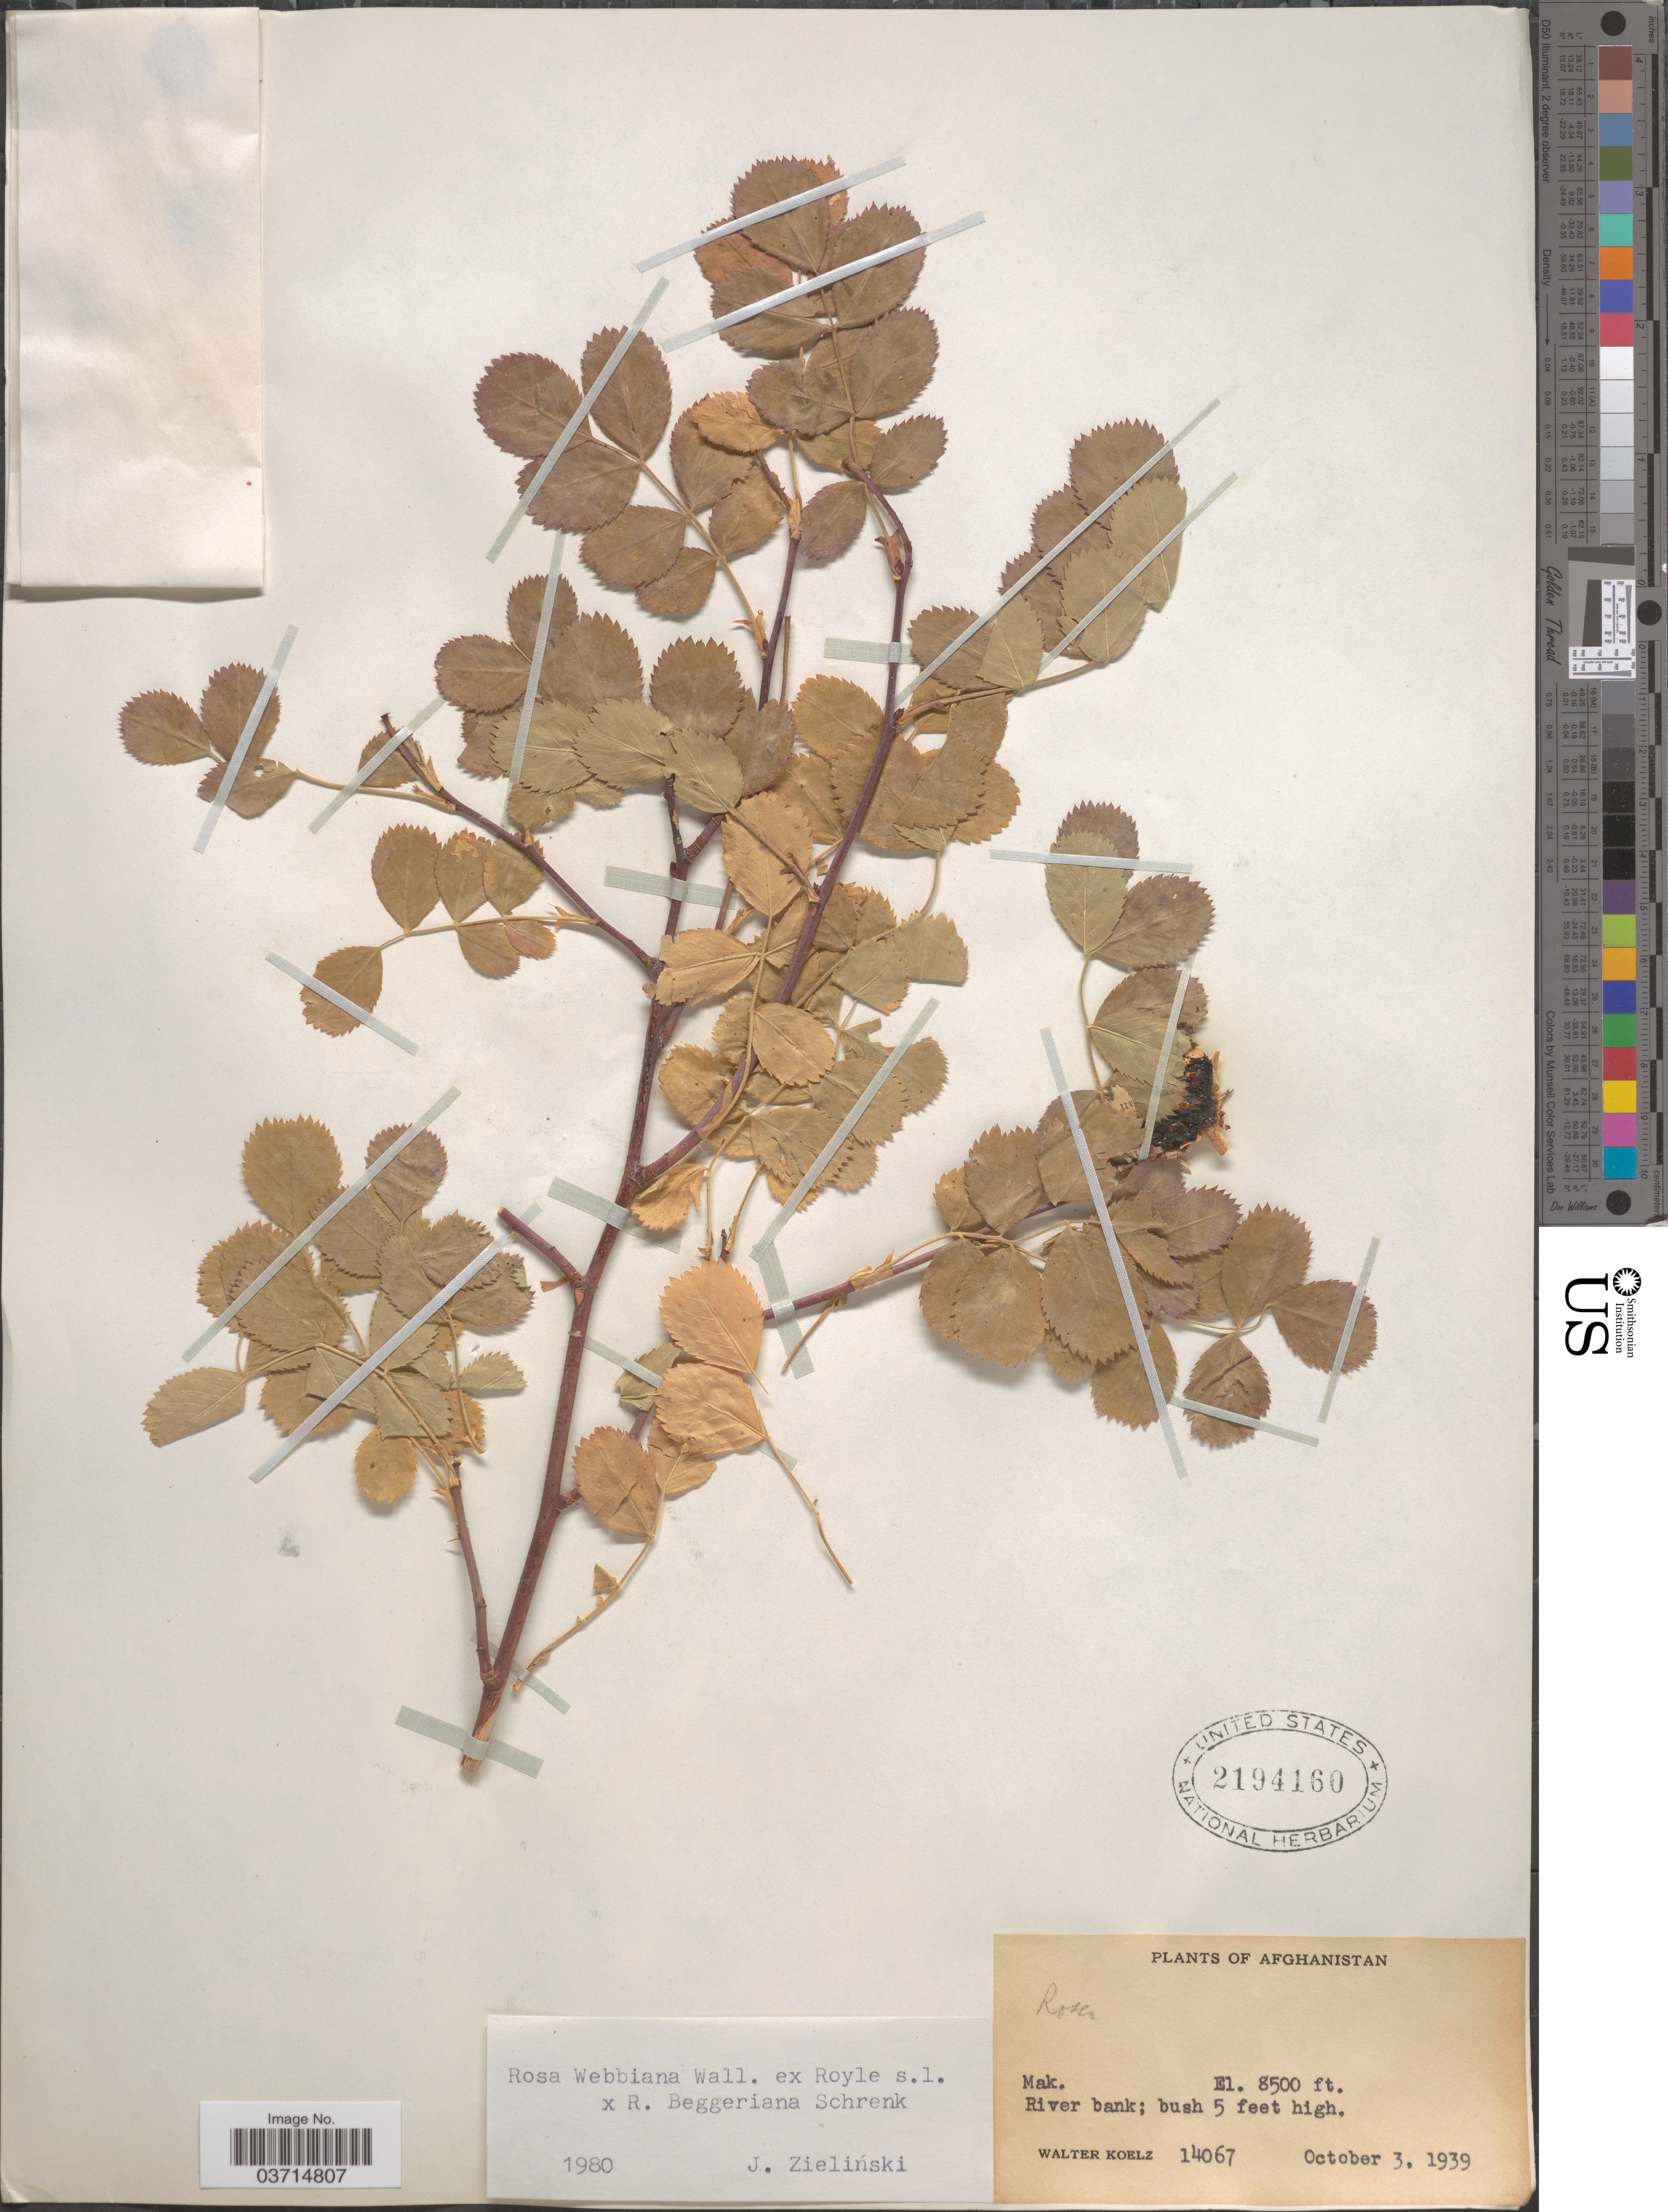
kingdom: Plantae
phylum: Tracheophyta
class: Magnoliopsida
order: Rosales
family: Rosaceae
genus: Rosa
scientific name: Rosa webbiana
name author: Wall. ex Royle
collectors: W. N. Koelz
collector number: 14067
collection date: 1939-10-03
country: Afghanistan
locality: Mak.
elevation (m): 2591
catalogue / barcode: US 2194160